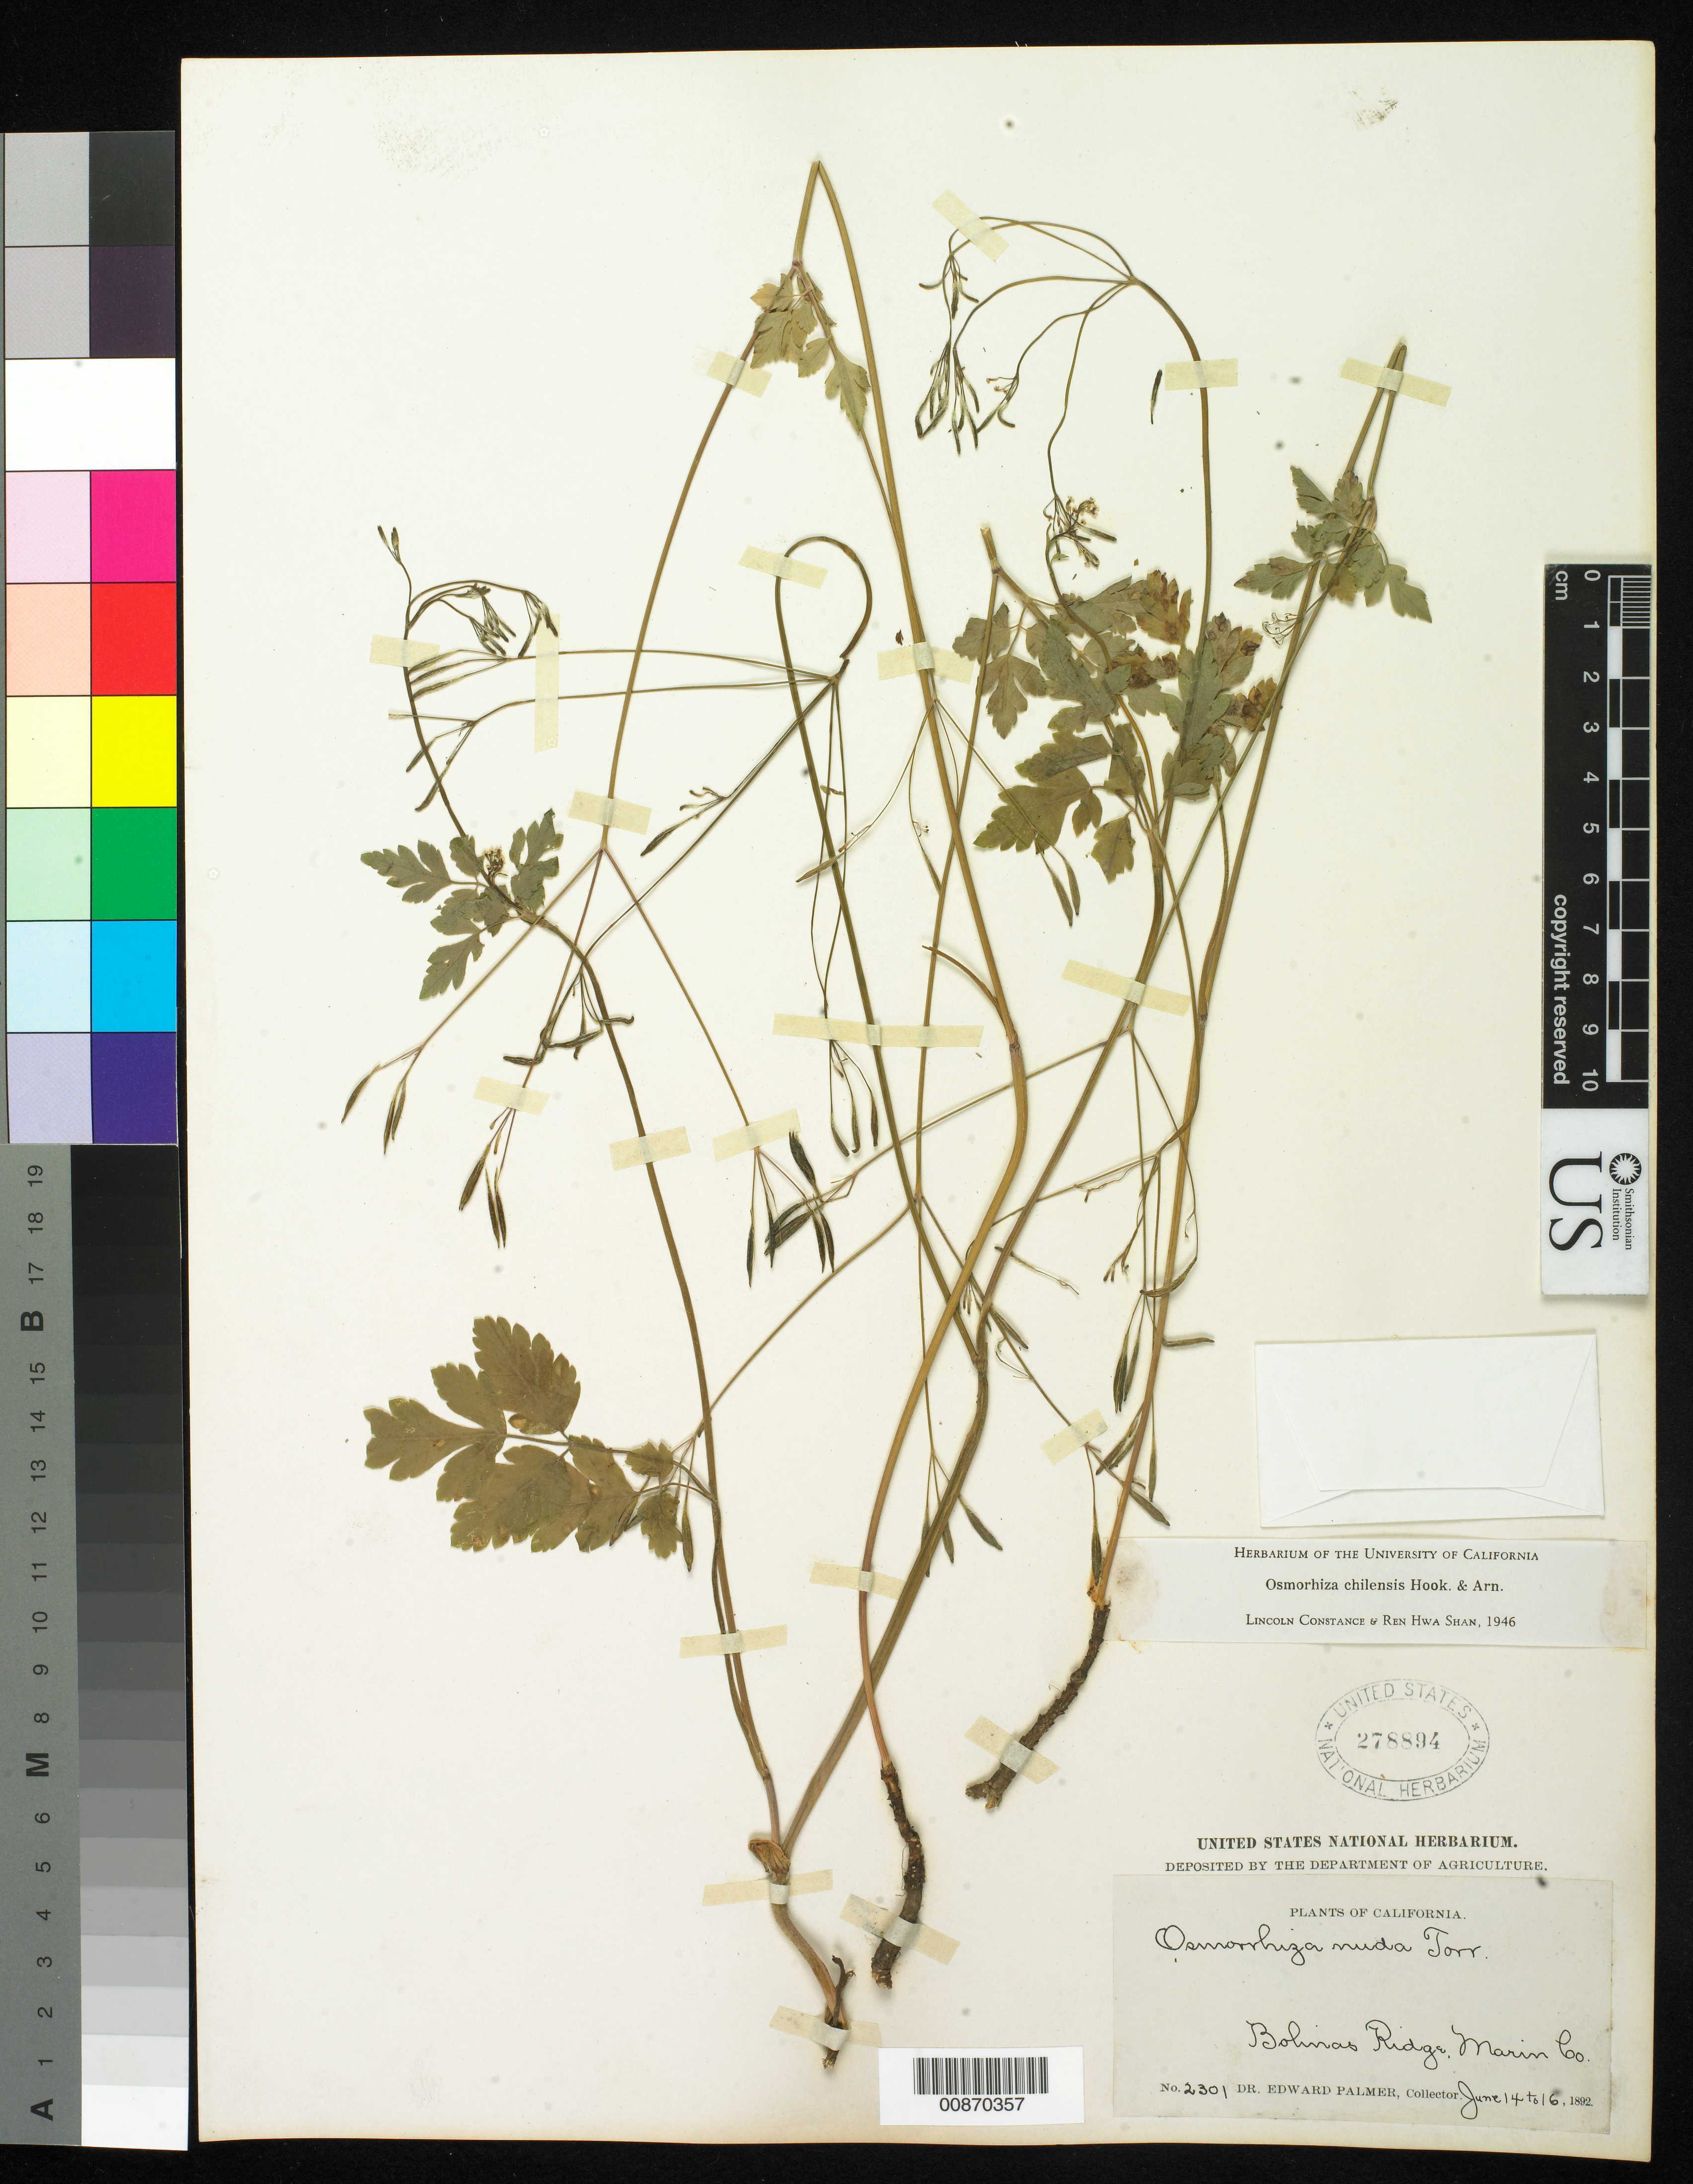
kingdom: Plantae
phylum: Tracheophyta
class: Magnoliopsida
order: Apiales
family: Apiaceae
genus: Osmorhiza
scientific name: Osmorhiza chilensis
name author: Hook. & Arn.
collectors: E. Palmer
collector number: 2301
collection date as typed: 14 Jun 1892 to 16 Jun 1892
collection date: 1892-06-14/1892-06-16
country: United States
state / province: California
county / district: Marin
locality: Bolinas Ridge, Marin County, California.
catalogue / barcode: US 278894